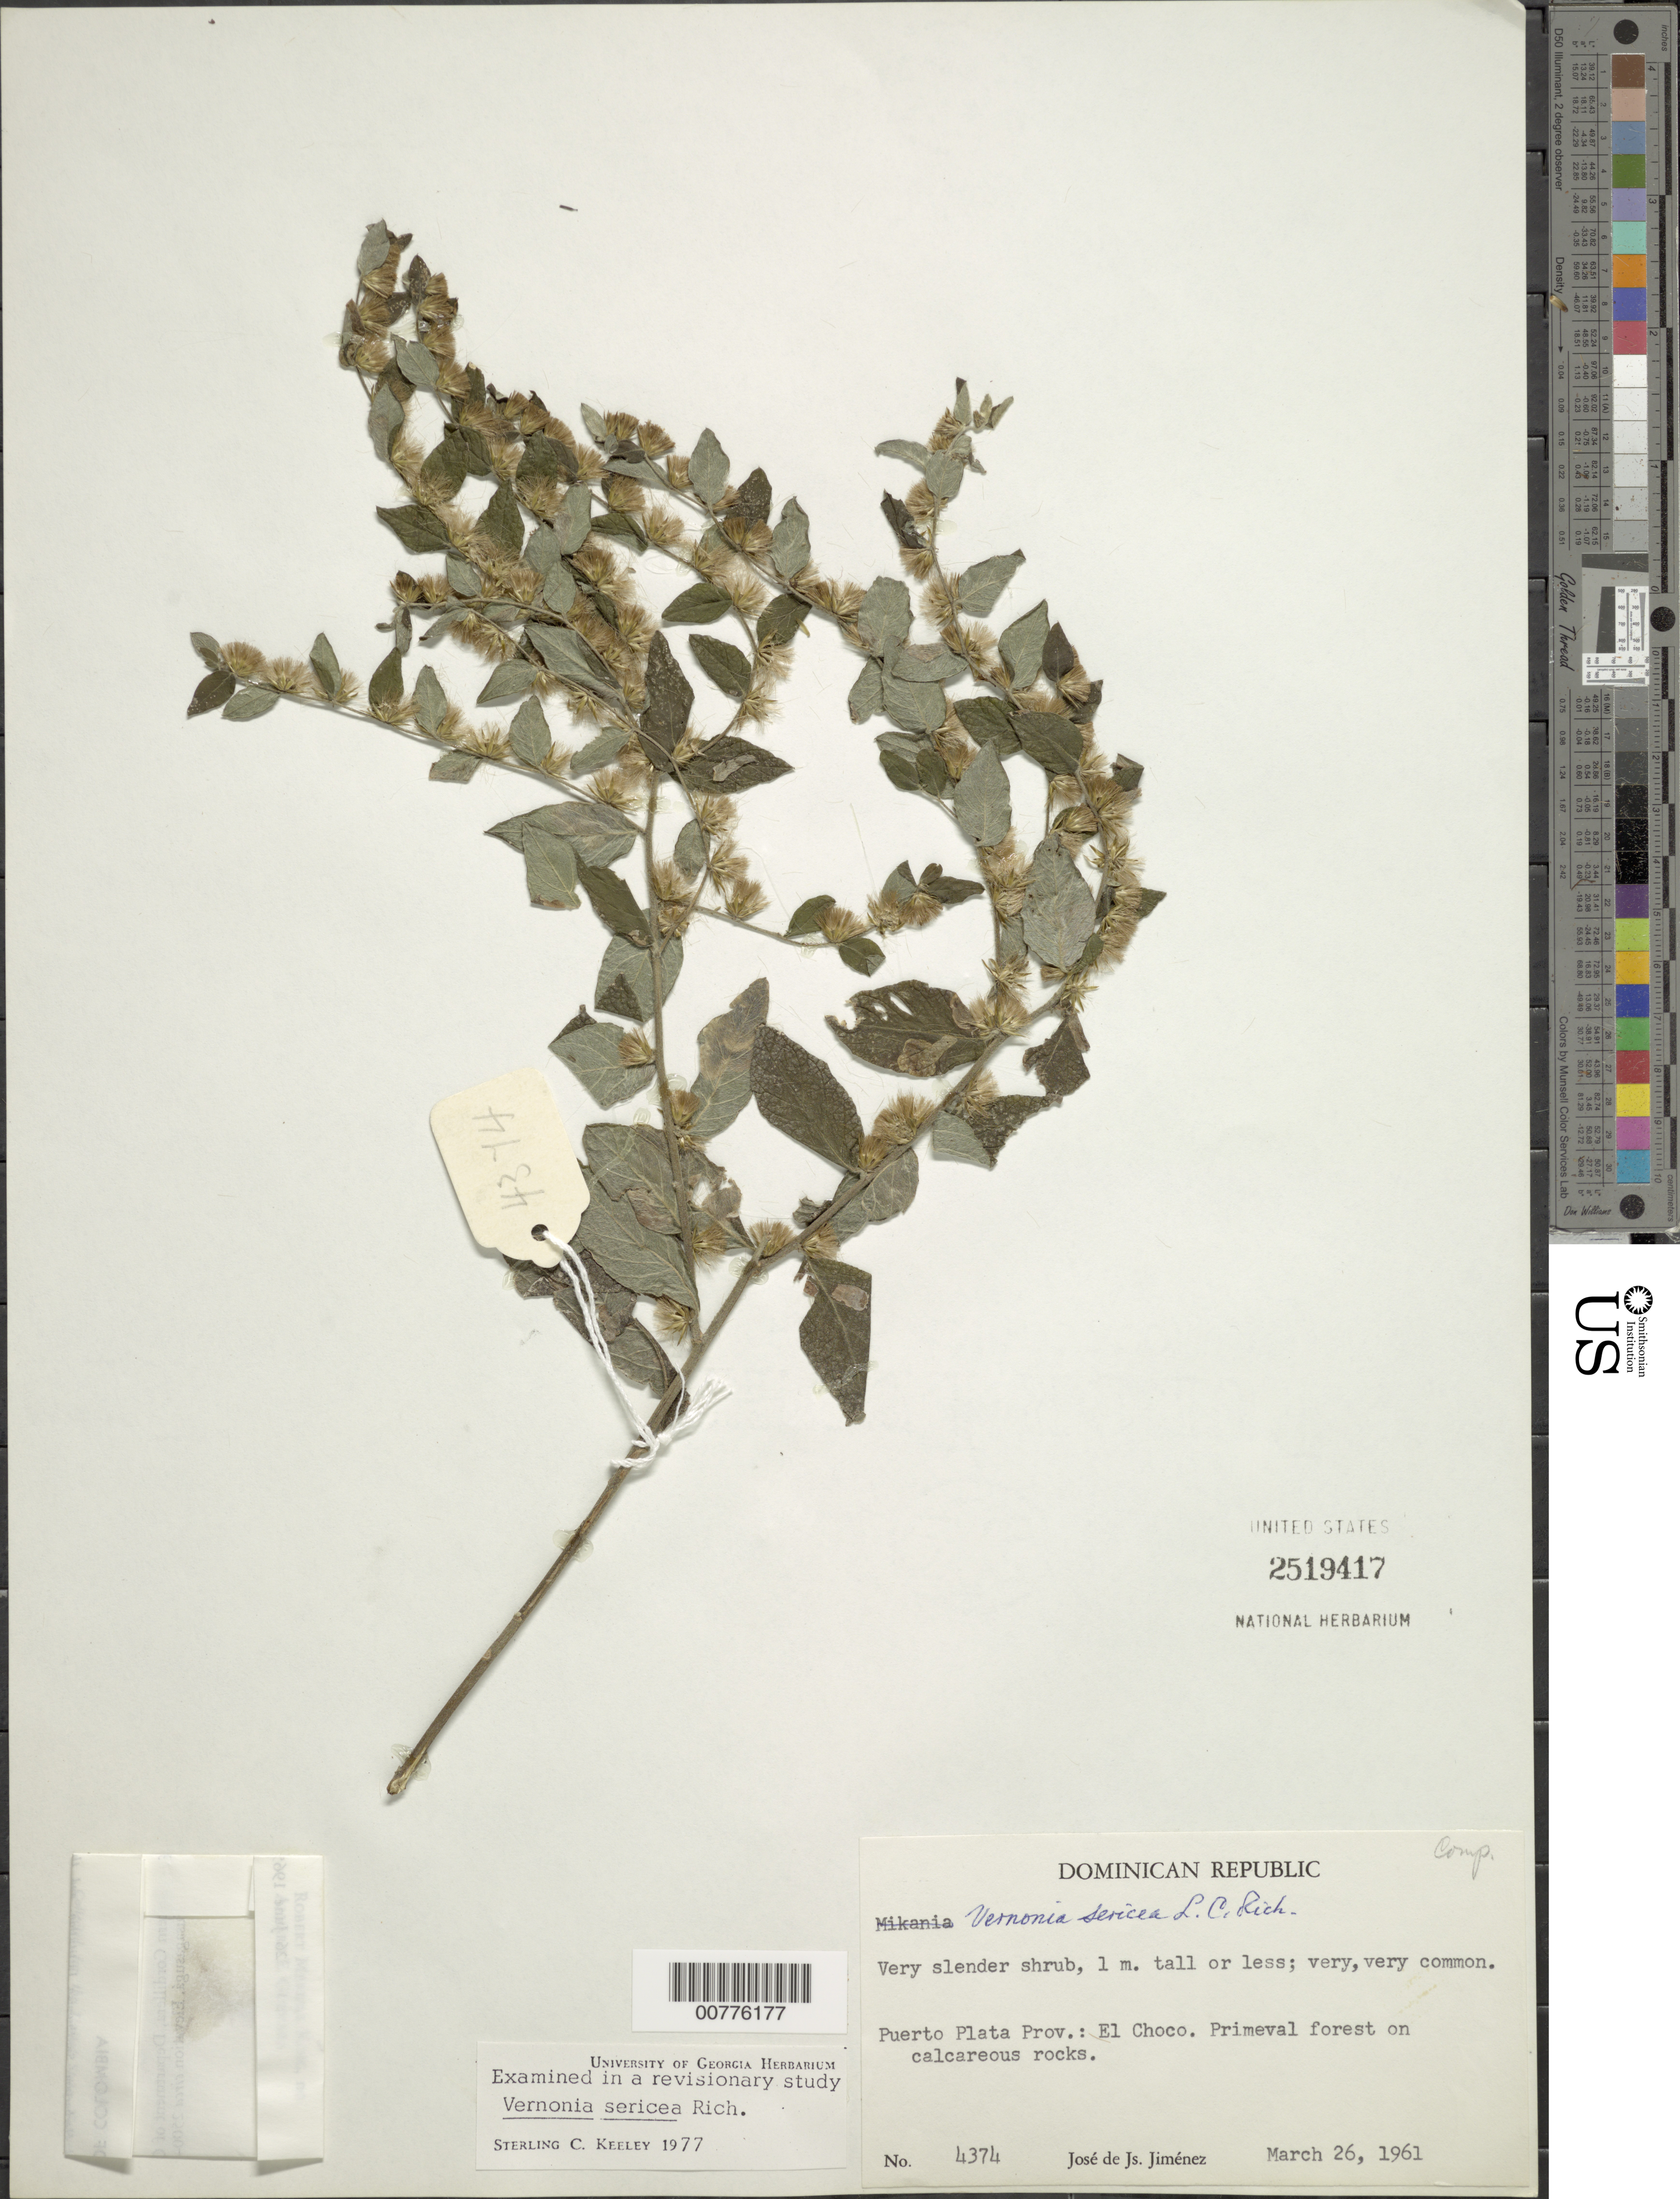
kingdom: Plantae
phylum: Tracheophyta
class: Magnoliopsida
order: Asterales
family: Asteraceae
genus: Lepidaploa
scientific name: Lepidaploa sericea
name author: (Rich.) H. Rob.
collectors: J. J. Jiménez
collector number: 4374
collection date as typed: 26 Mar 1961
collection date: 1961-03-26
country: Dominican Republic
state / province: Puerto Plata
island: Hispaniola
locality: El Choco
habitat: Primeval forest on calcareous rocks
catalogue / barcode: US 2519417